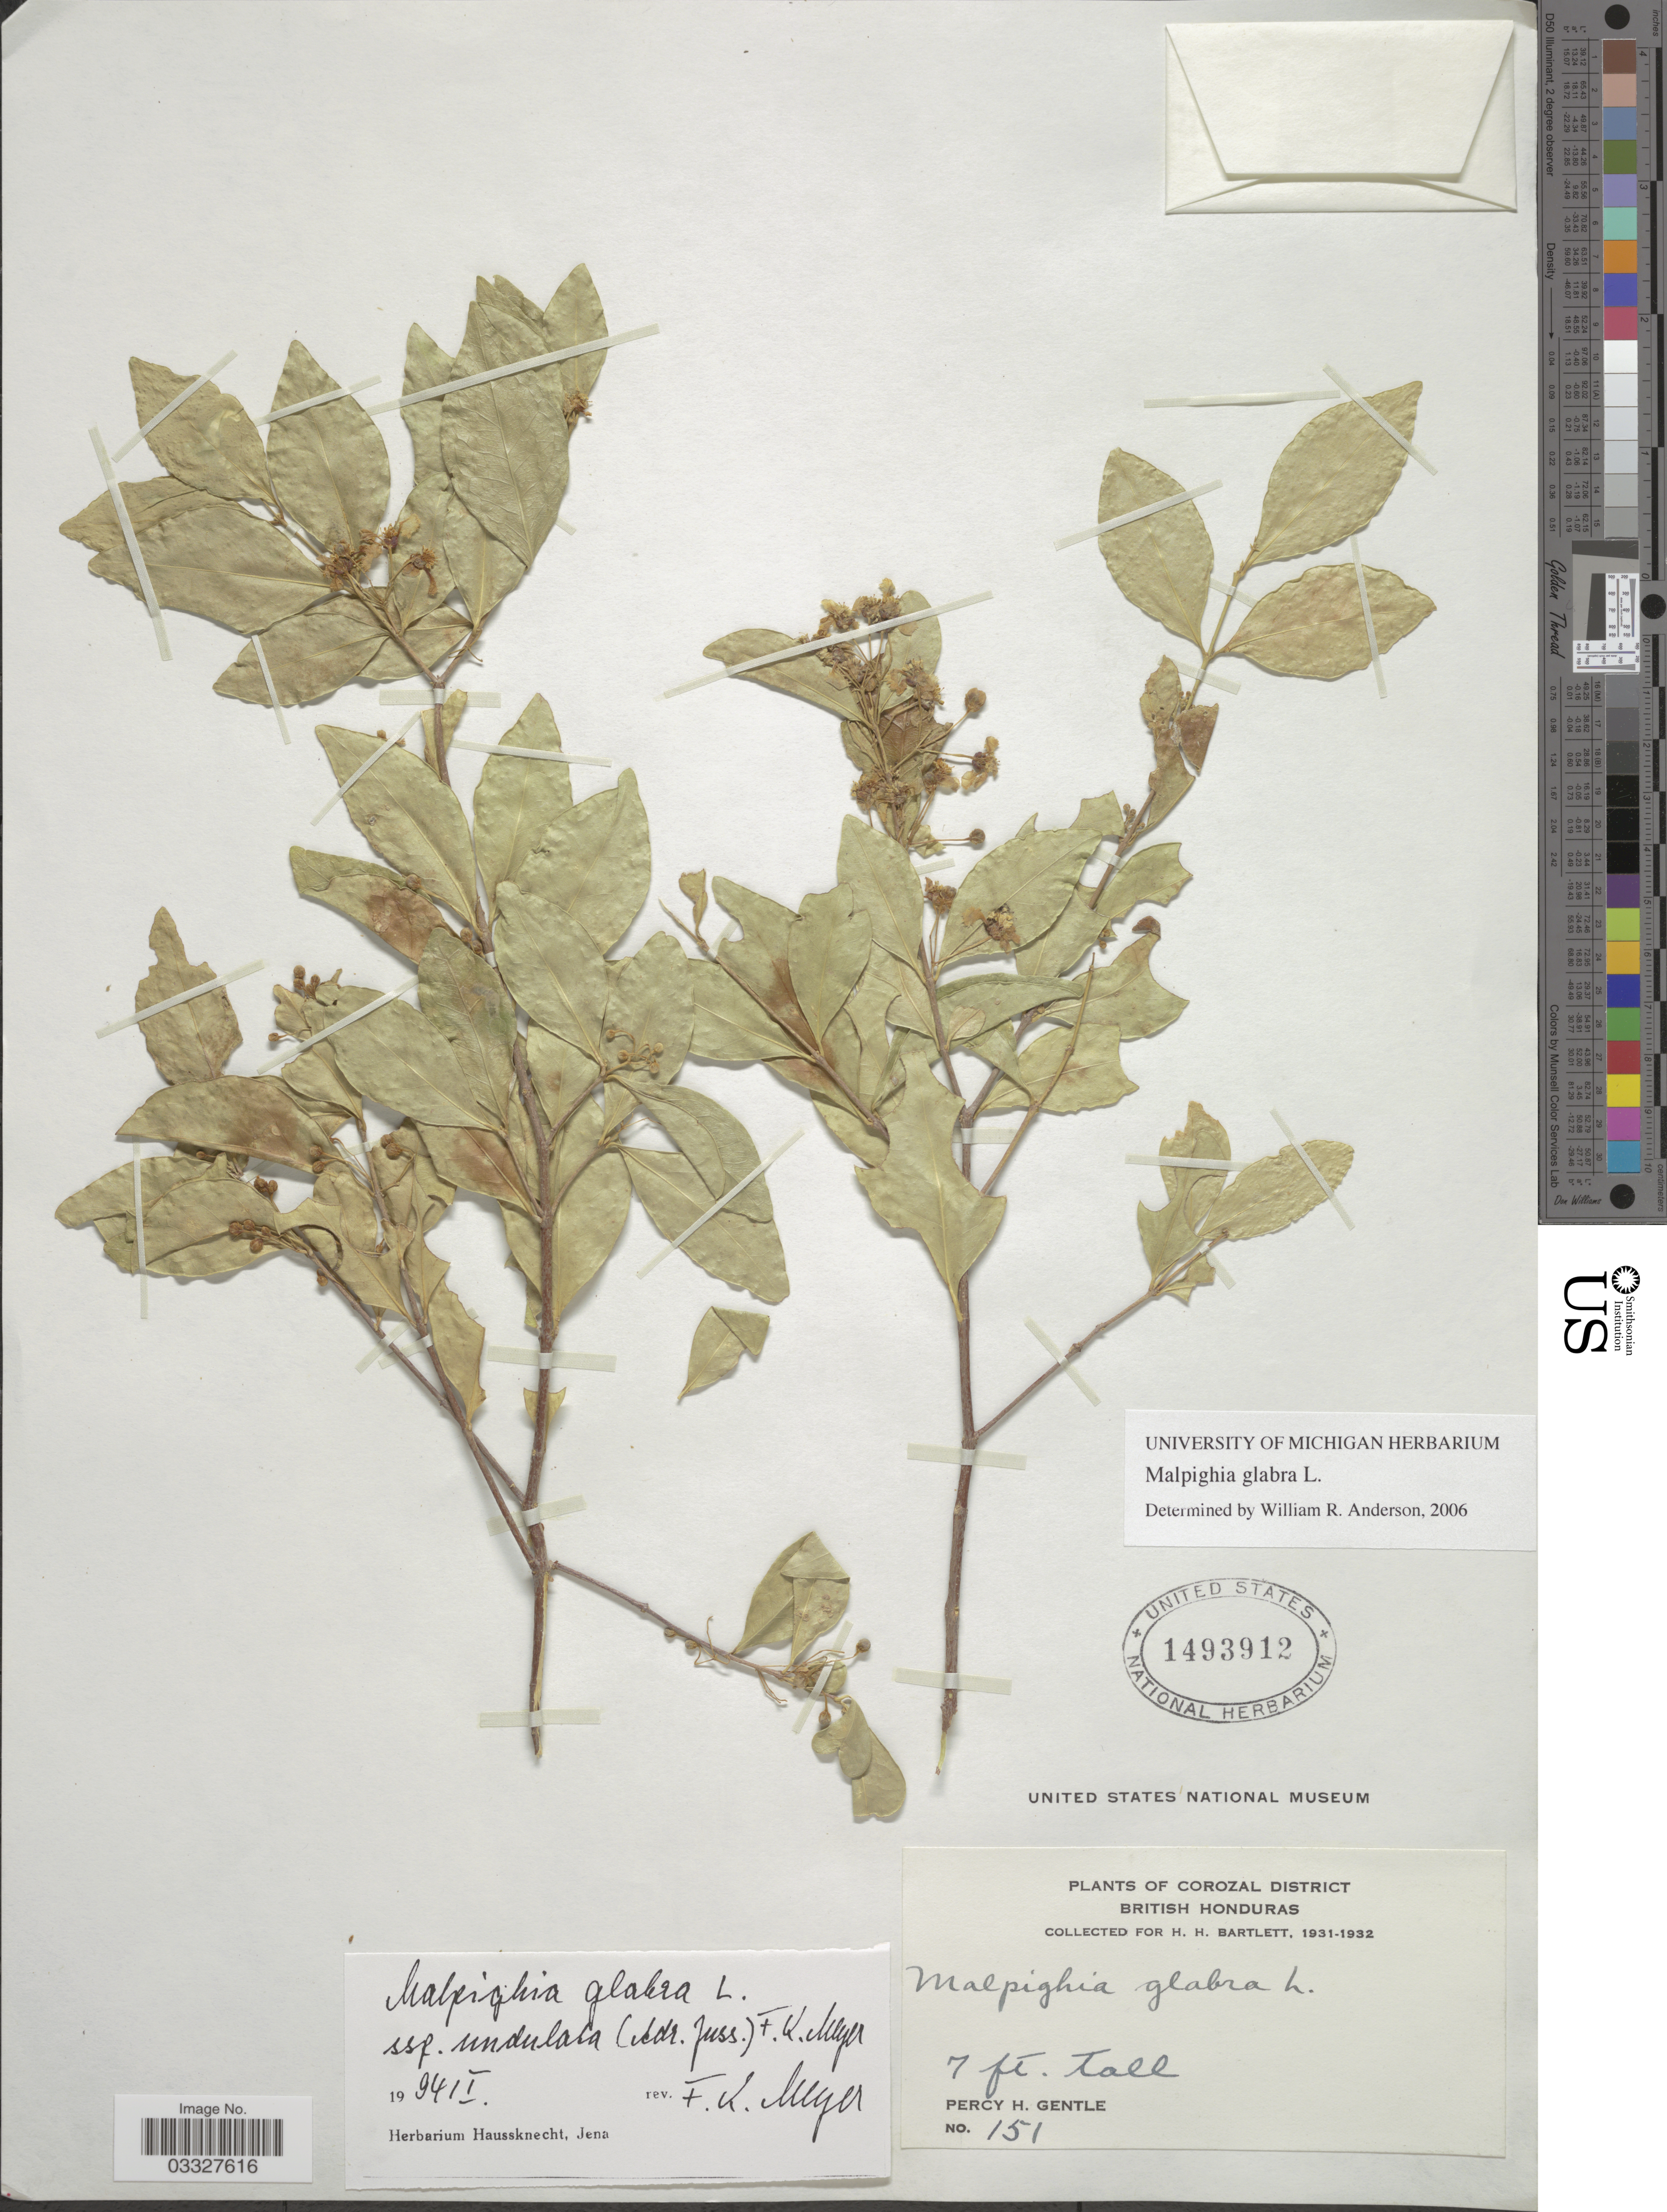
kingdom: Plantae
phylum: Tracheophyta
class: Magnoliopsida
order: Malpighiales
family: Malpighiaceae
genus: Malpighia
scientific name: Malpighia glabra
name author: L.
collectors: P. H. Gentle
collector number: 151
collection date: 1931/1932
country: Belize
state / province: Corozal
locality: Corozal District, British Honduras.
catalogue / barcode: US 1493912